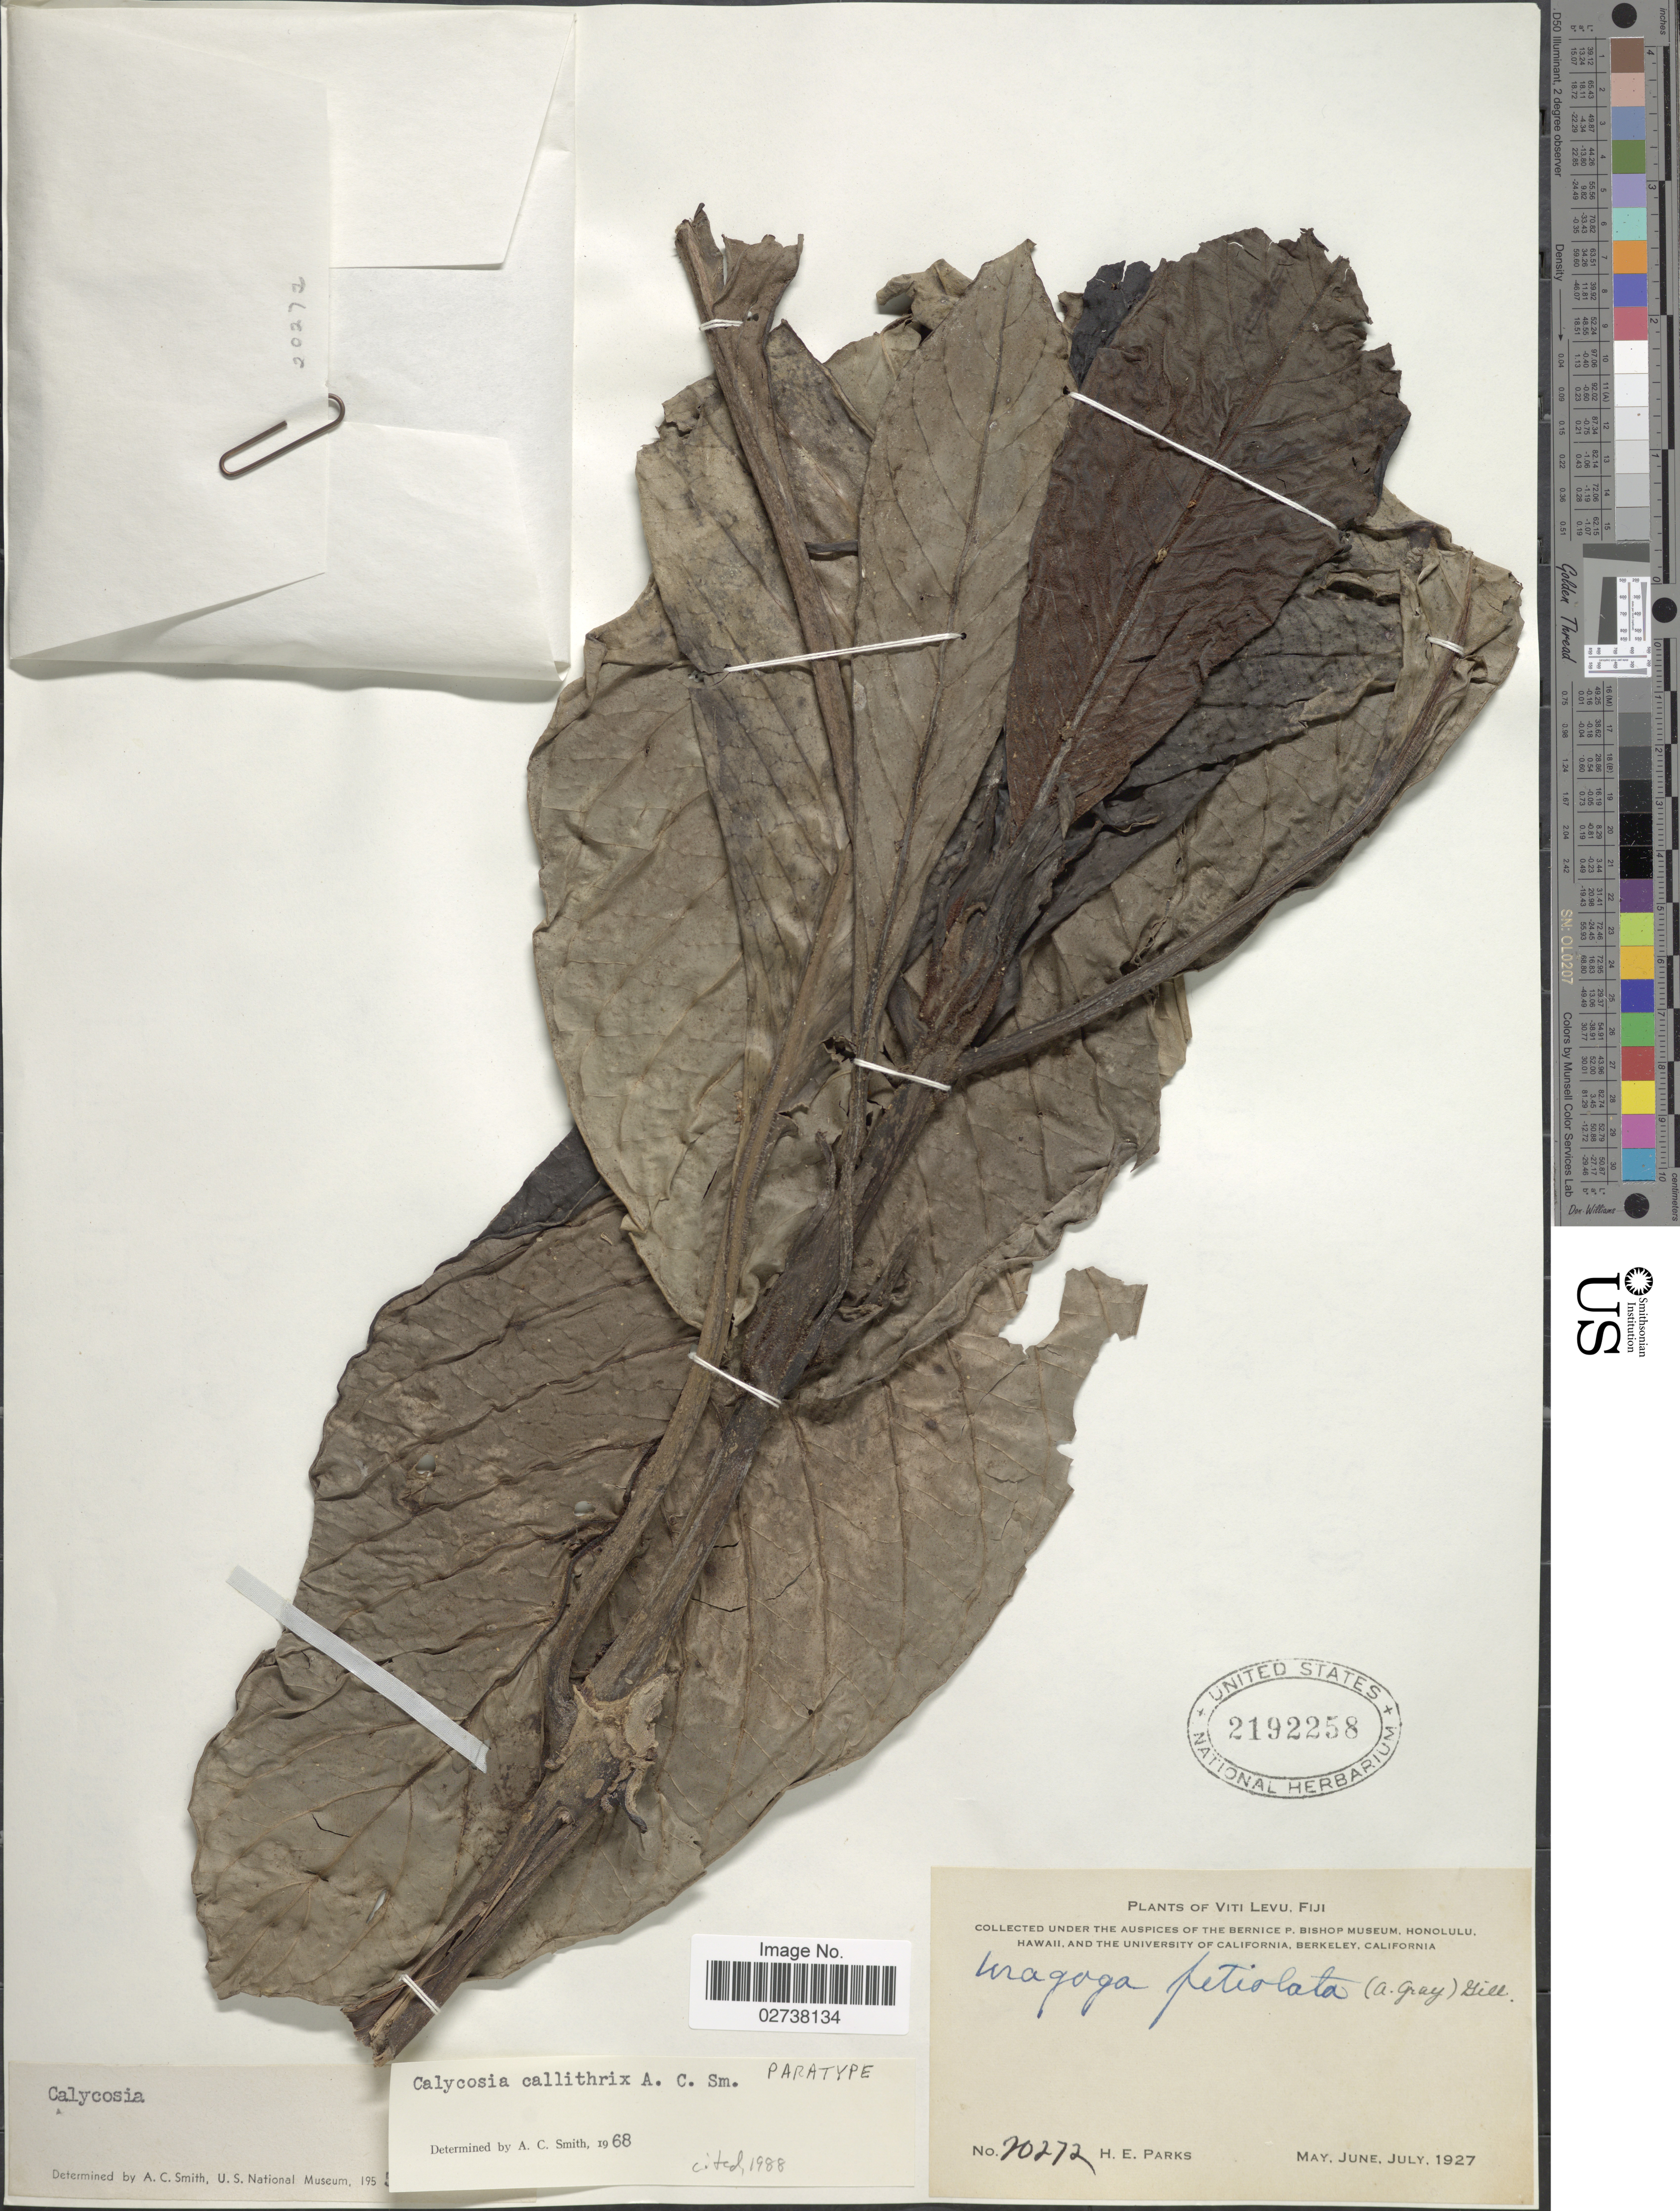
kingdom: Plantae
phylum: Tracheophyta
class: Magnoliopsida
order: Gentianales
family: Rubiaceae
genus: Calycosia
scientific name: Calycosia callithrix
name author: A.C. Sm.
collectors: H. E. Parks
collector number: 20272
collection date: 1927-05/1927-07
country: Fiji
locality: Viti Levu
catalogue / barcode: US 2192258